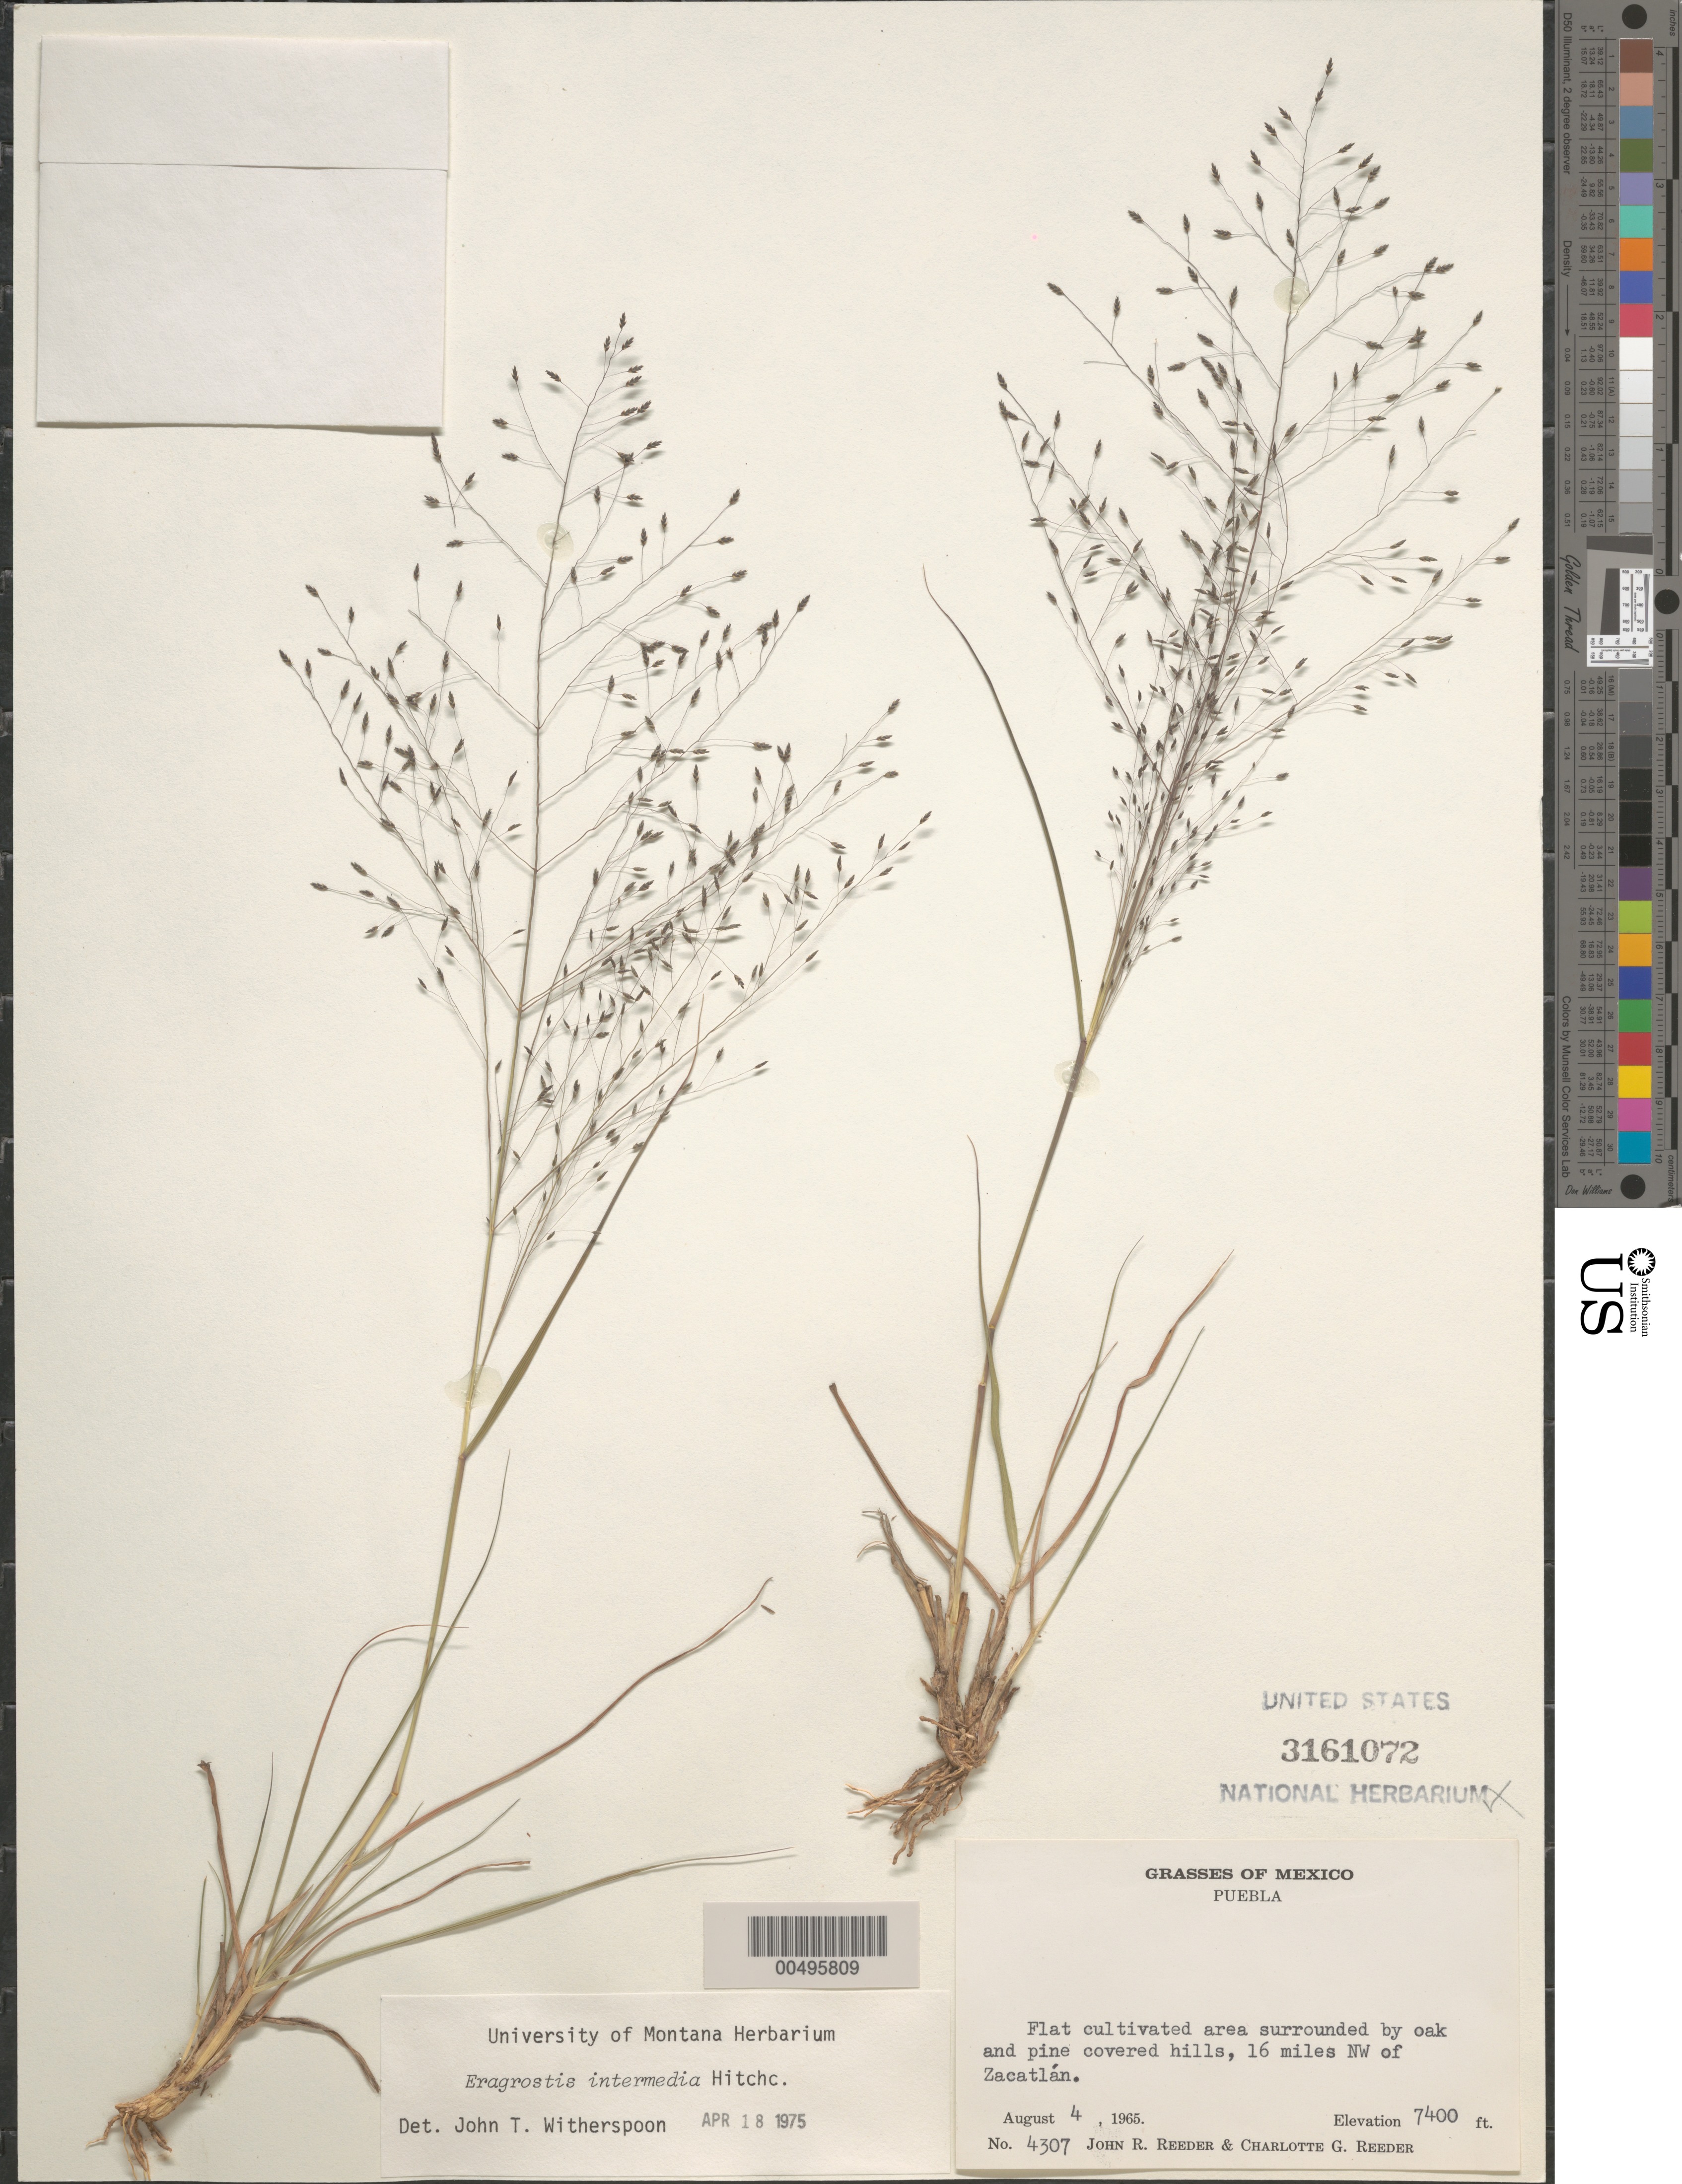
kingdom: Plantae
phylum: Tracheophyta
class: Liliopsida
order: Poales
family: Poaceae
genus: Eragrostis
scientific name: Eragrostis intermedia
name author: Hitchc.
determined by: Witherspoon, John T.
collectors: J. R. Reeder & C. G. Reeder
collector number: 4307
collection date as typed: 4 Aug 1965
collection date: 1965-08-04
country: Mexico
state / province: Puebla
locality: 16 mi NW of Zacatlán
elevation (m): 2256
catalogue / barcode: US 3161072